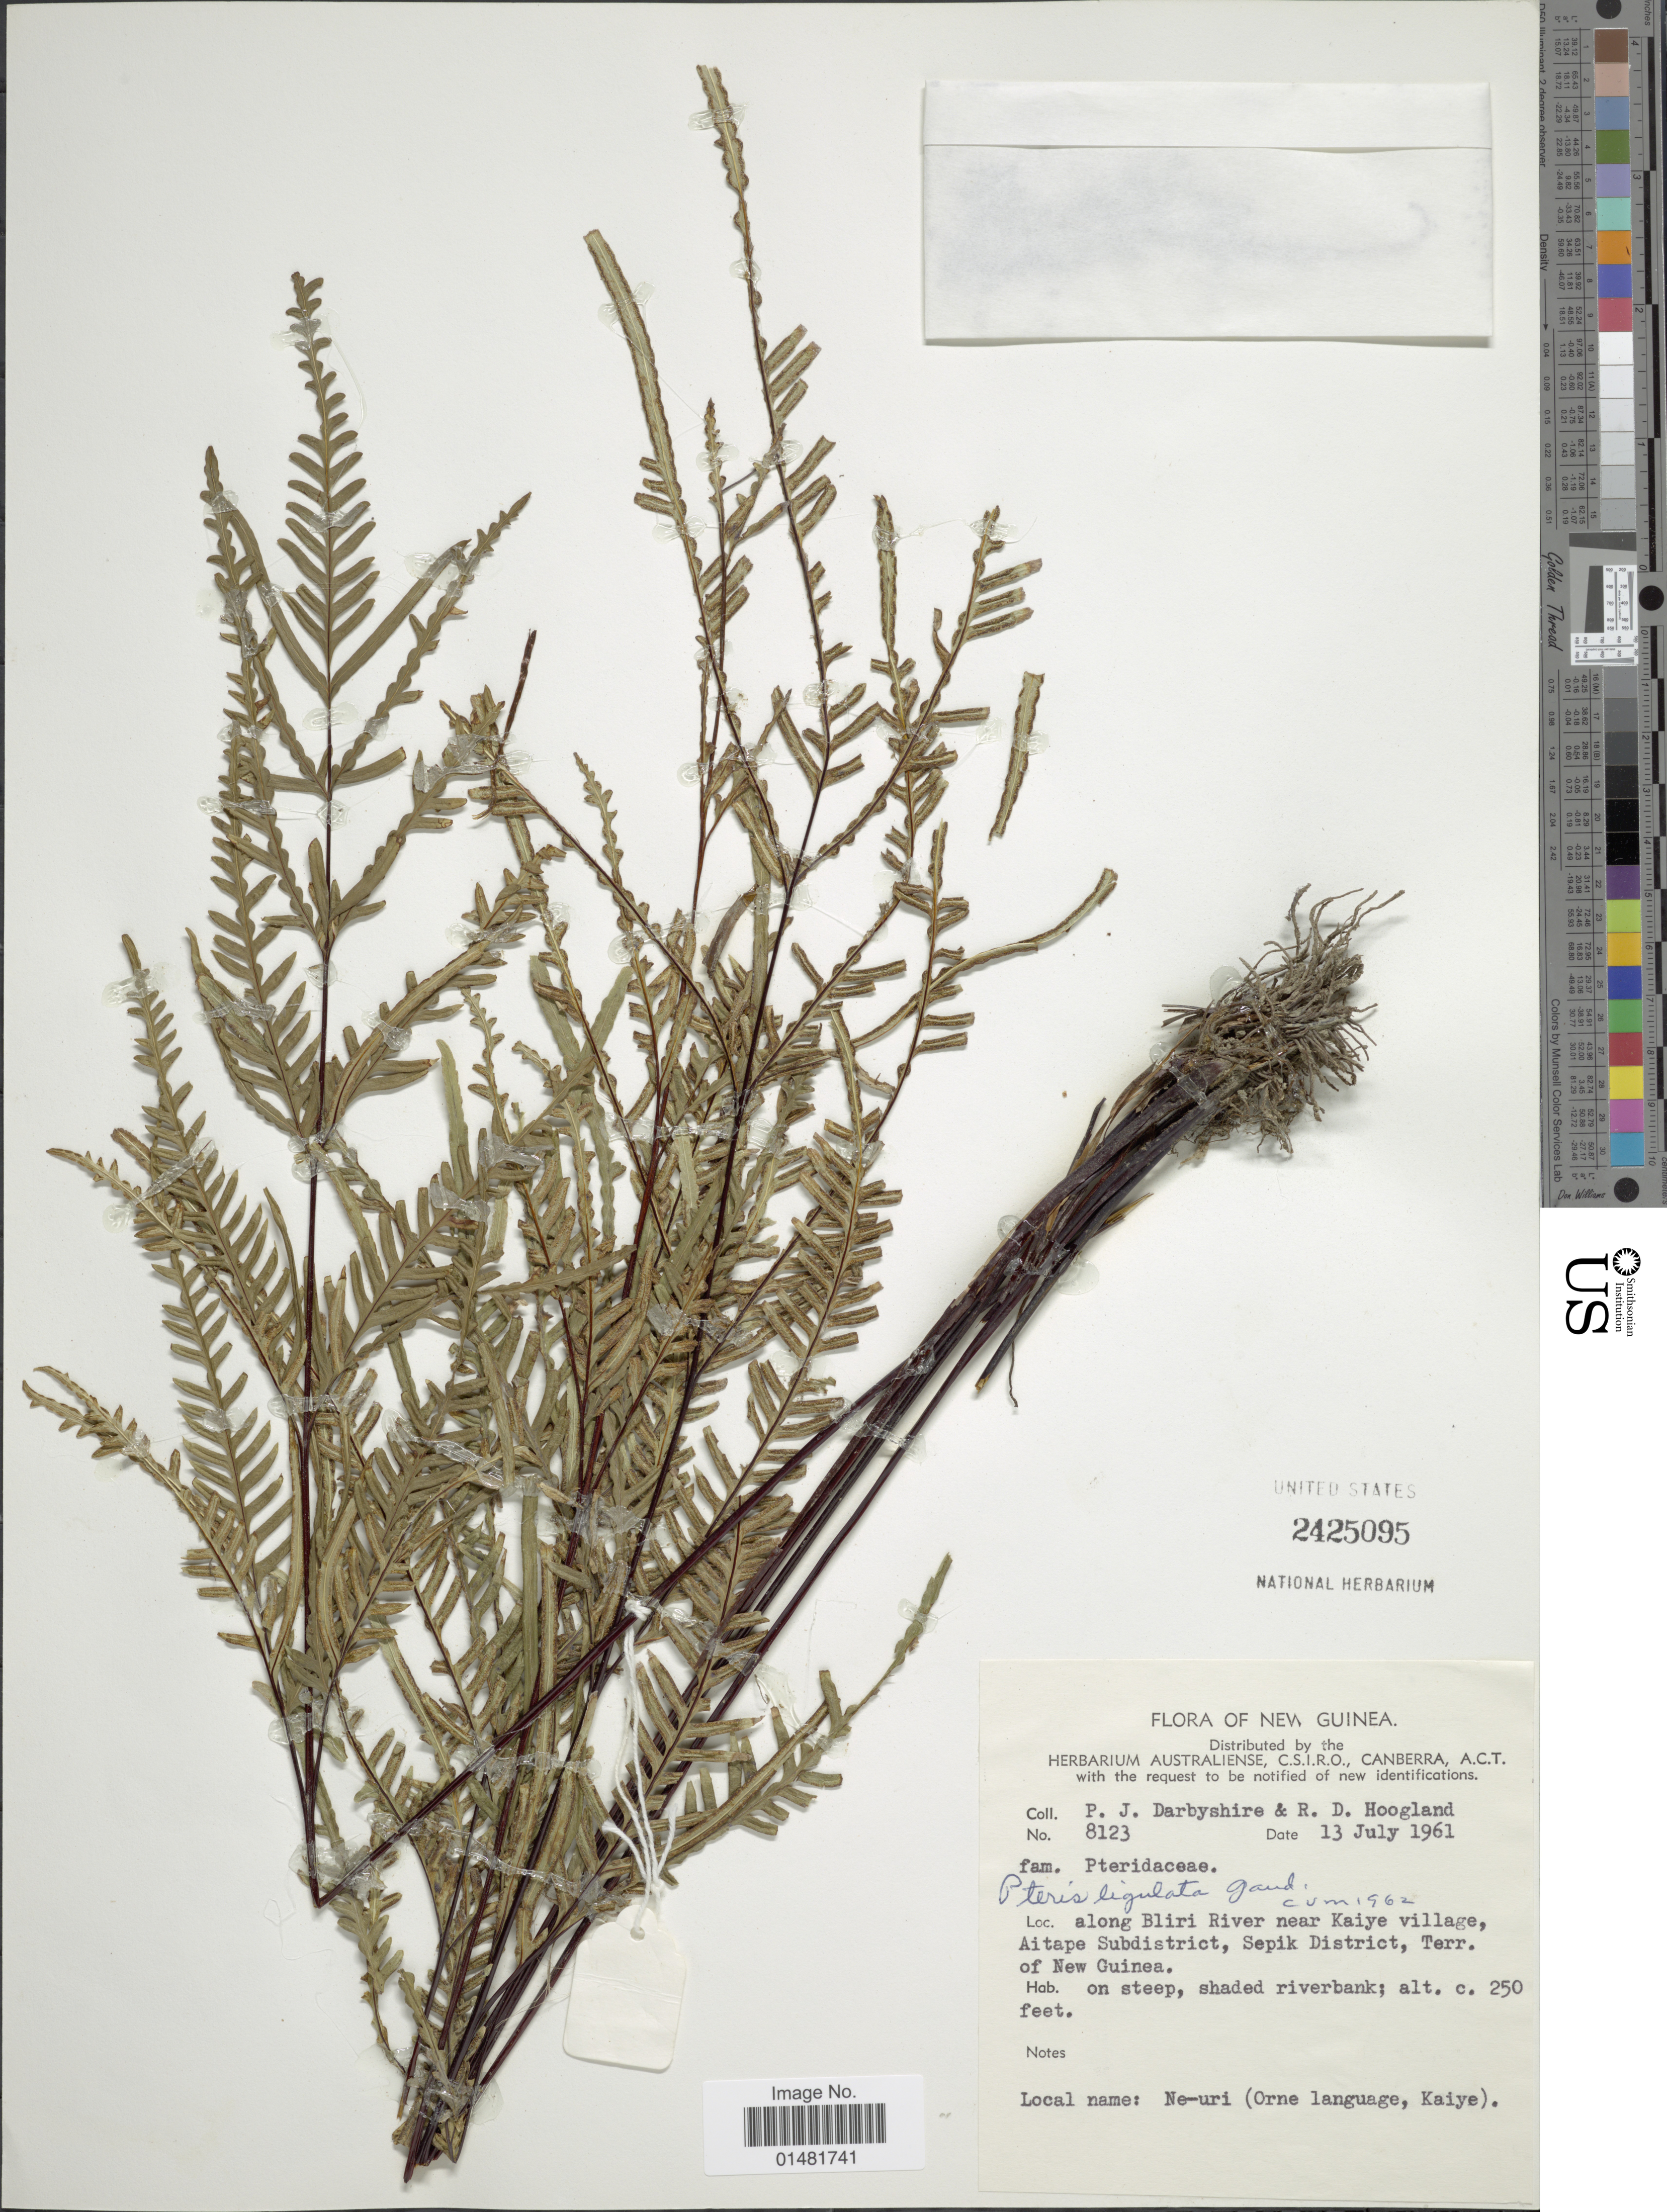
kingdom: Plantae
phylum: Tracheophyta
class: Polypodiopsida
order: Polypodiales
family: Pteridaceae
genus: Pteris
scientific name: Pteris ligulata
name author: Gaudich.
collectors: P. Darbyshire & R. D. Hoogland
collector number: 8123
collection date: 1961-07-13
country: Papua New Guinea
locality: Along Bliri River near Kaiye village, Aitape Subdistrict, Sepik District, Terr. of New Guinea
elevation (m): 76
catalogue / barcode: US 2425095